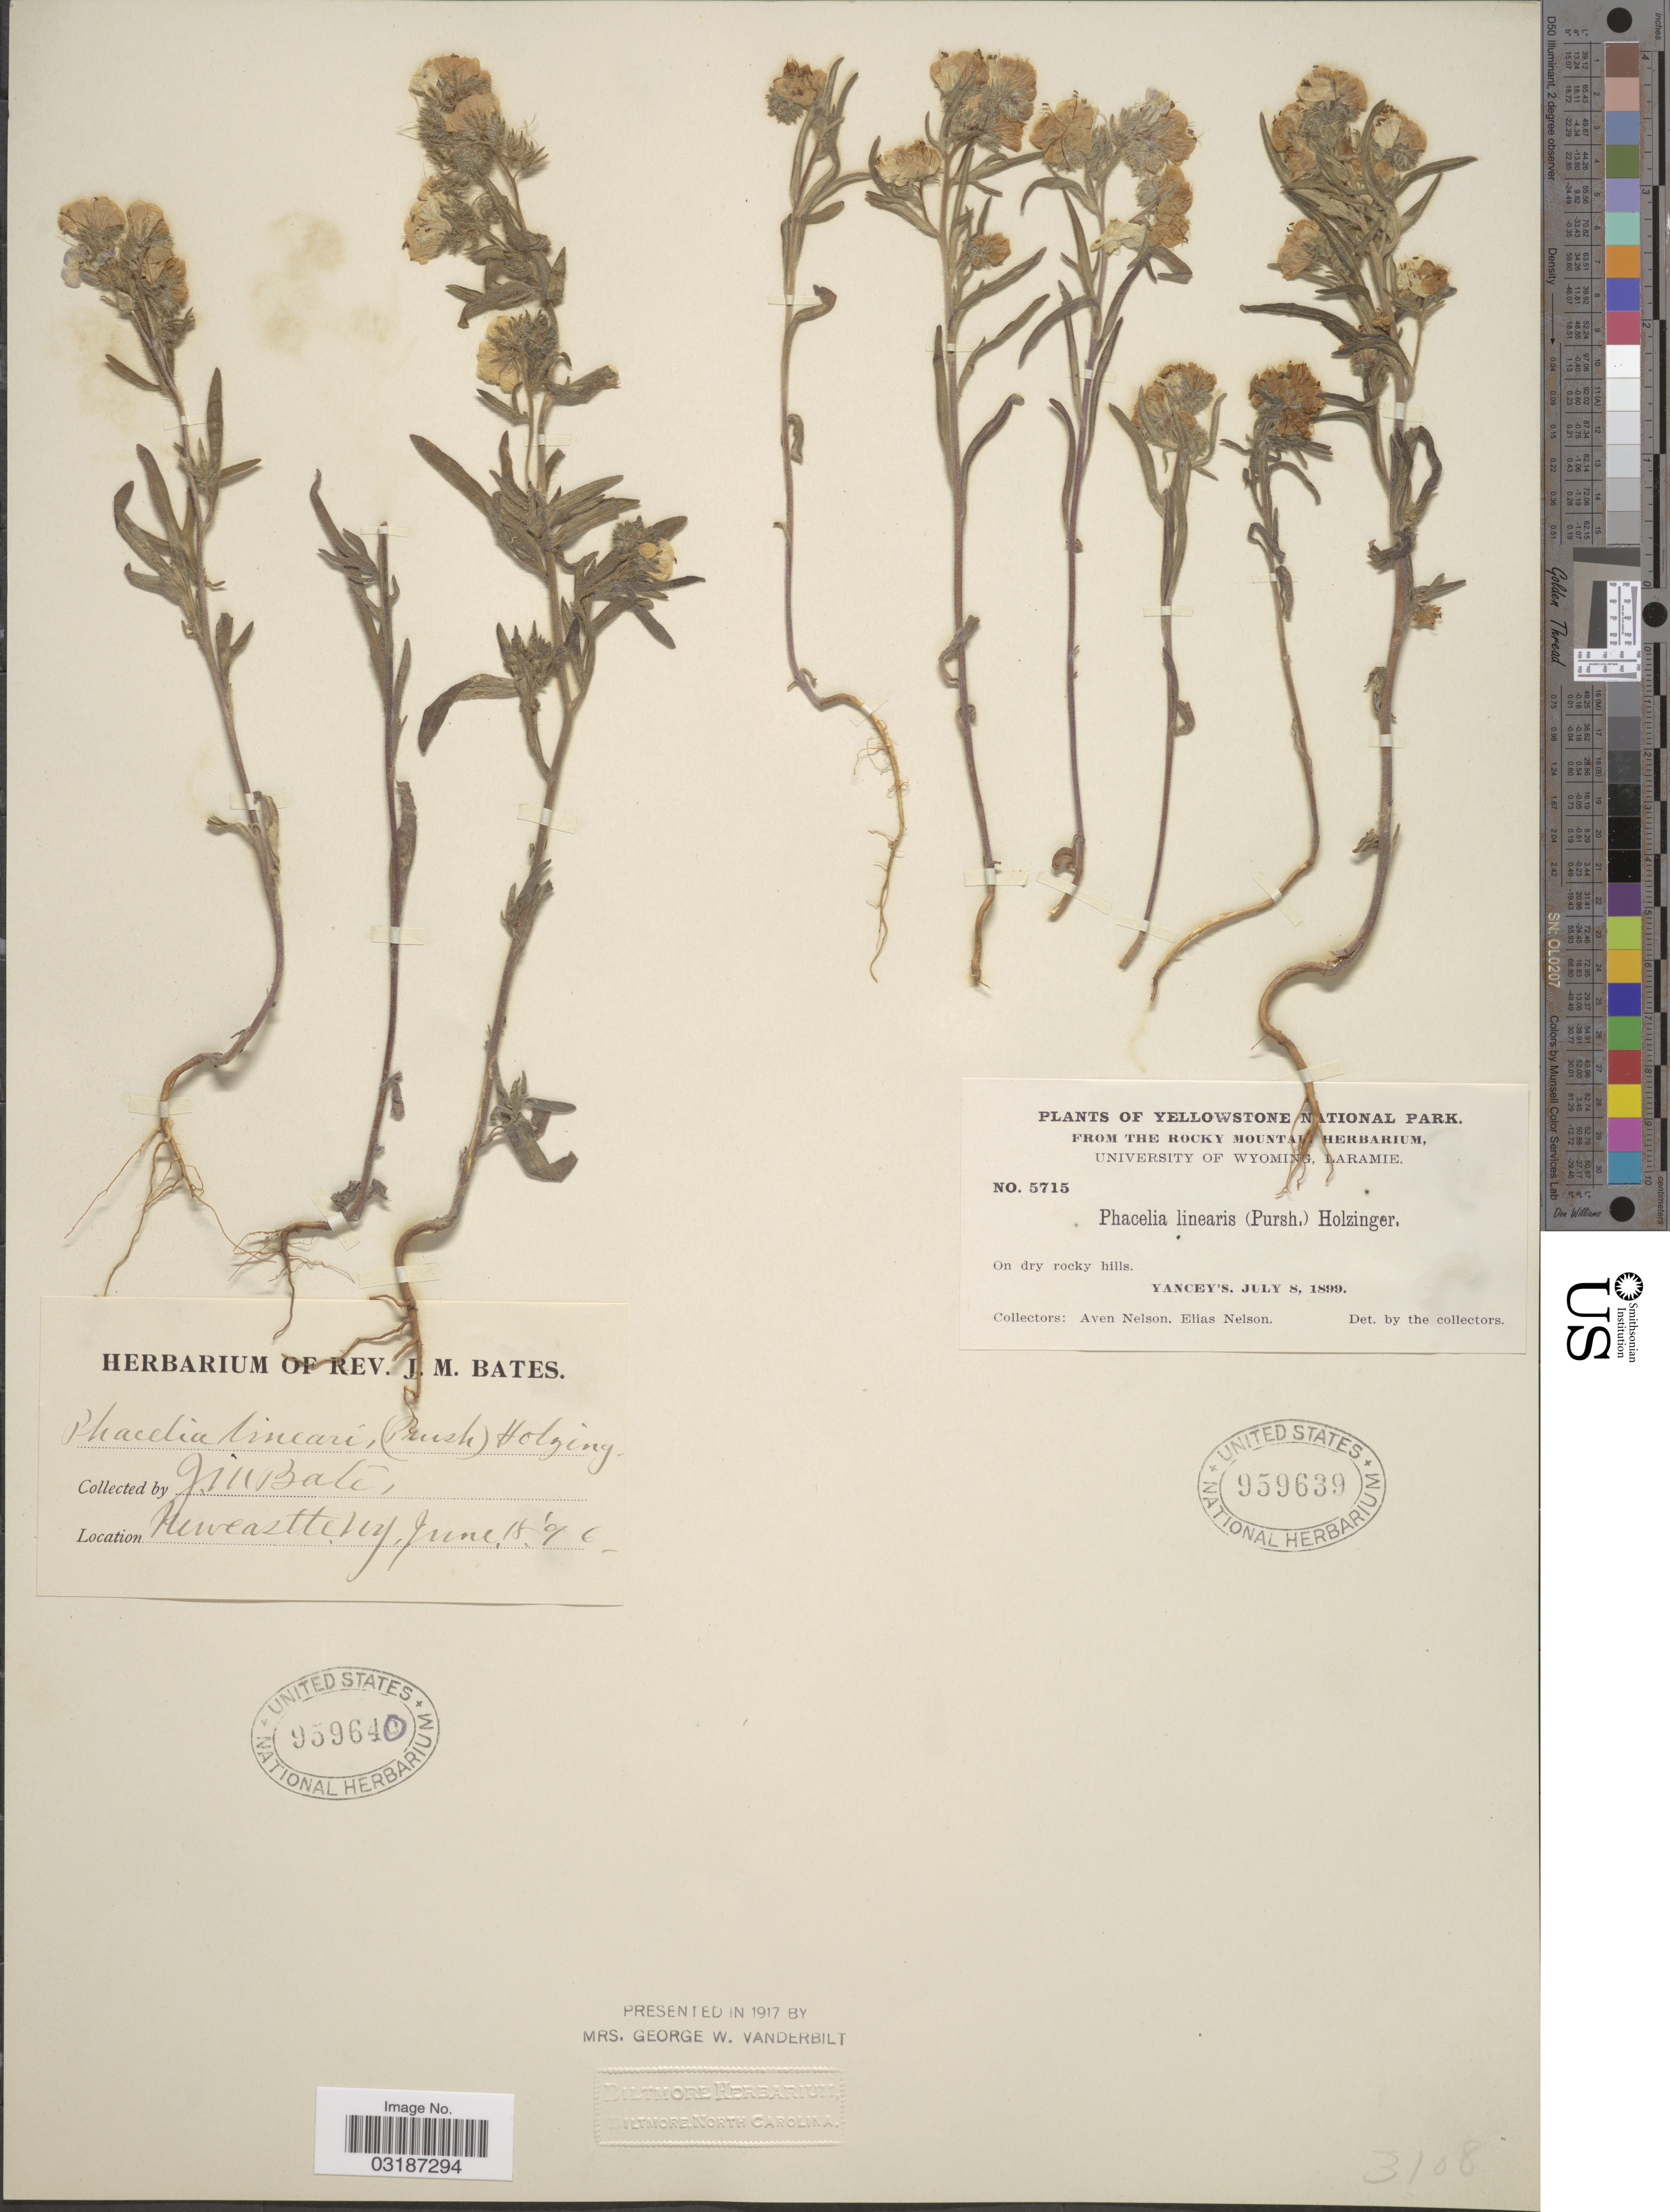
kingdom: Plantae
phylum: Tracheophyta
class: Magnoliopsida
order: Boraginales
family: Hydrophyllaceae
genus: Phacelia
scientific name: Phacelia linearis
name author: (Pursh) Holz.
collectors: A. Nelson & E. Nelson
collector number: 5715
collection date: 1899-07-08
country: United States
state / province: Wyoming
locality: Yellowstone National Park. On dry rocky hills. Yancey's.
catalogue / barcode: US 959639-2